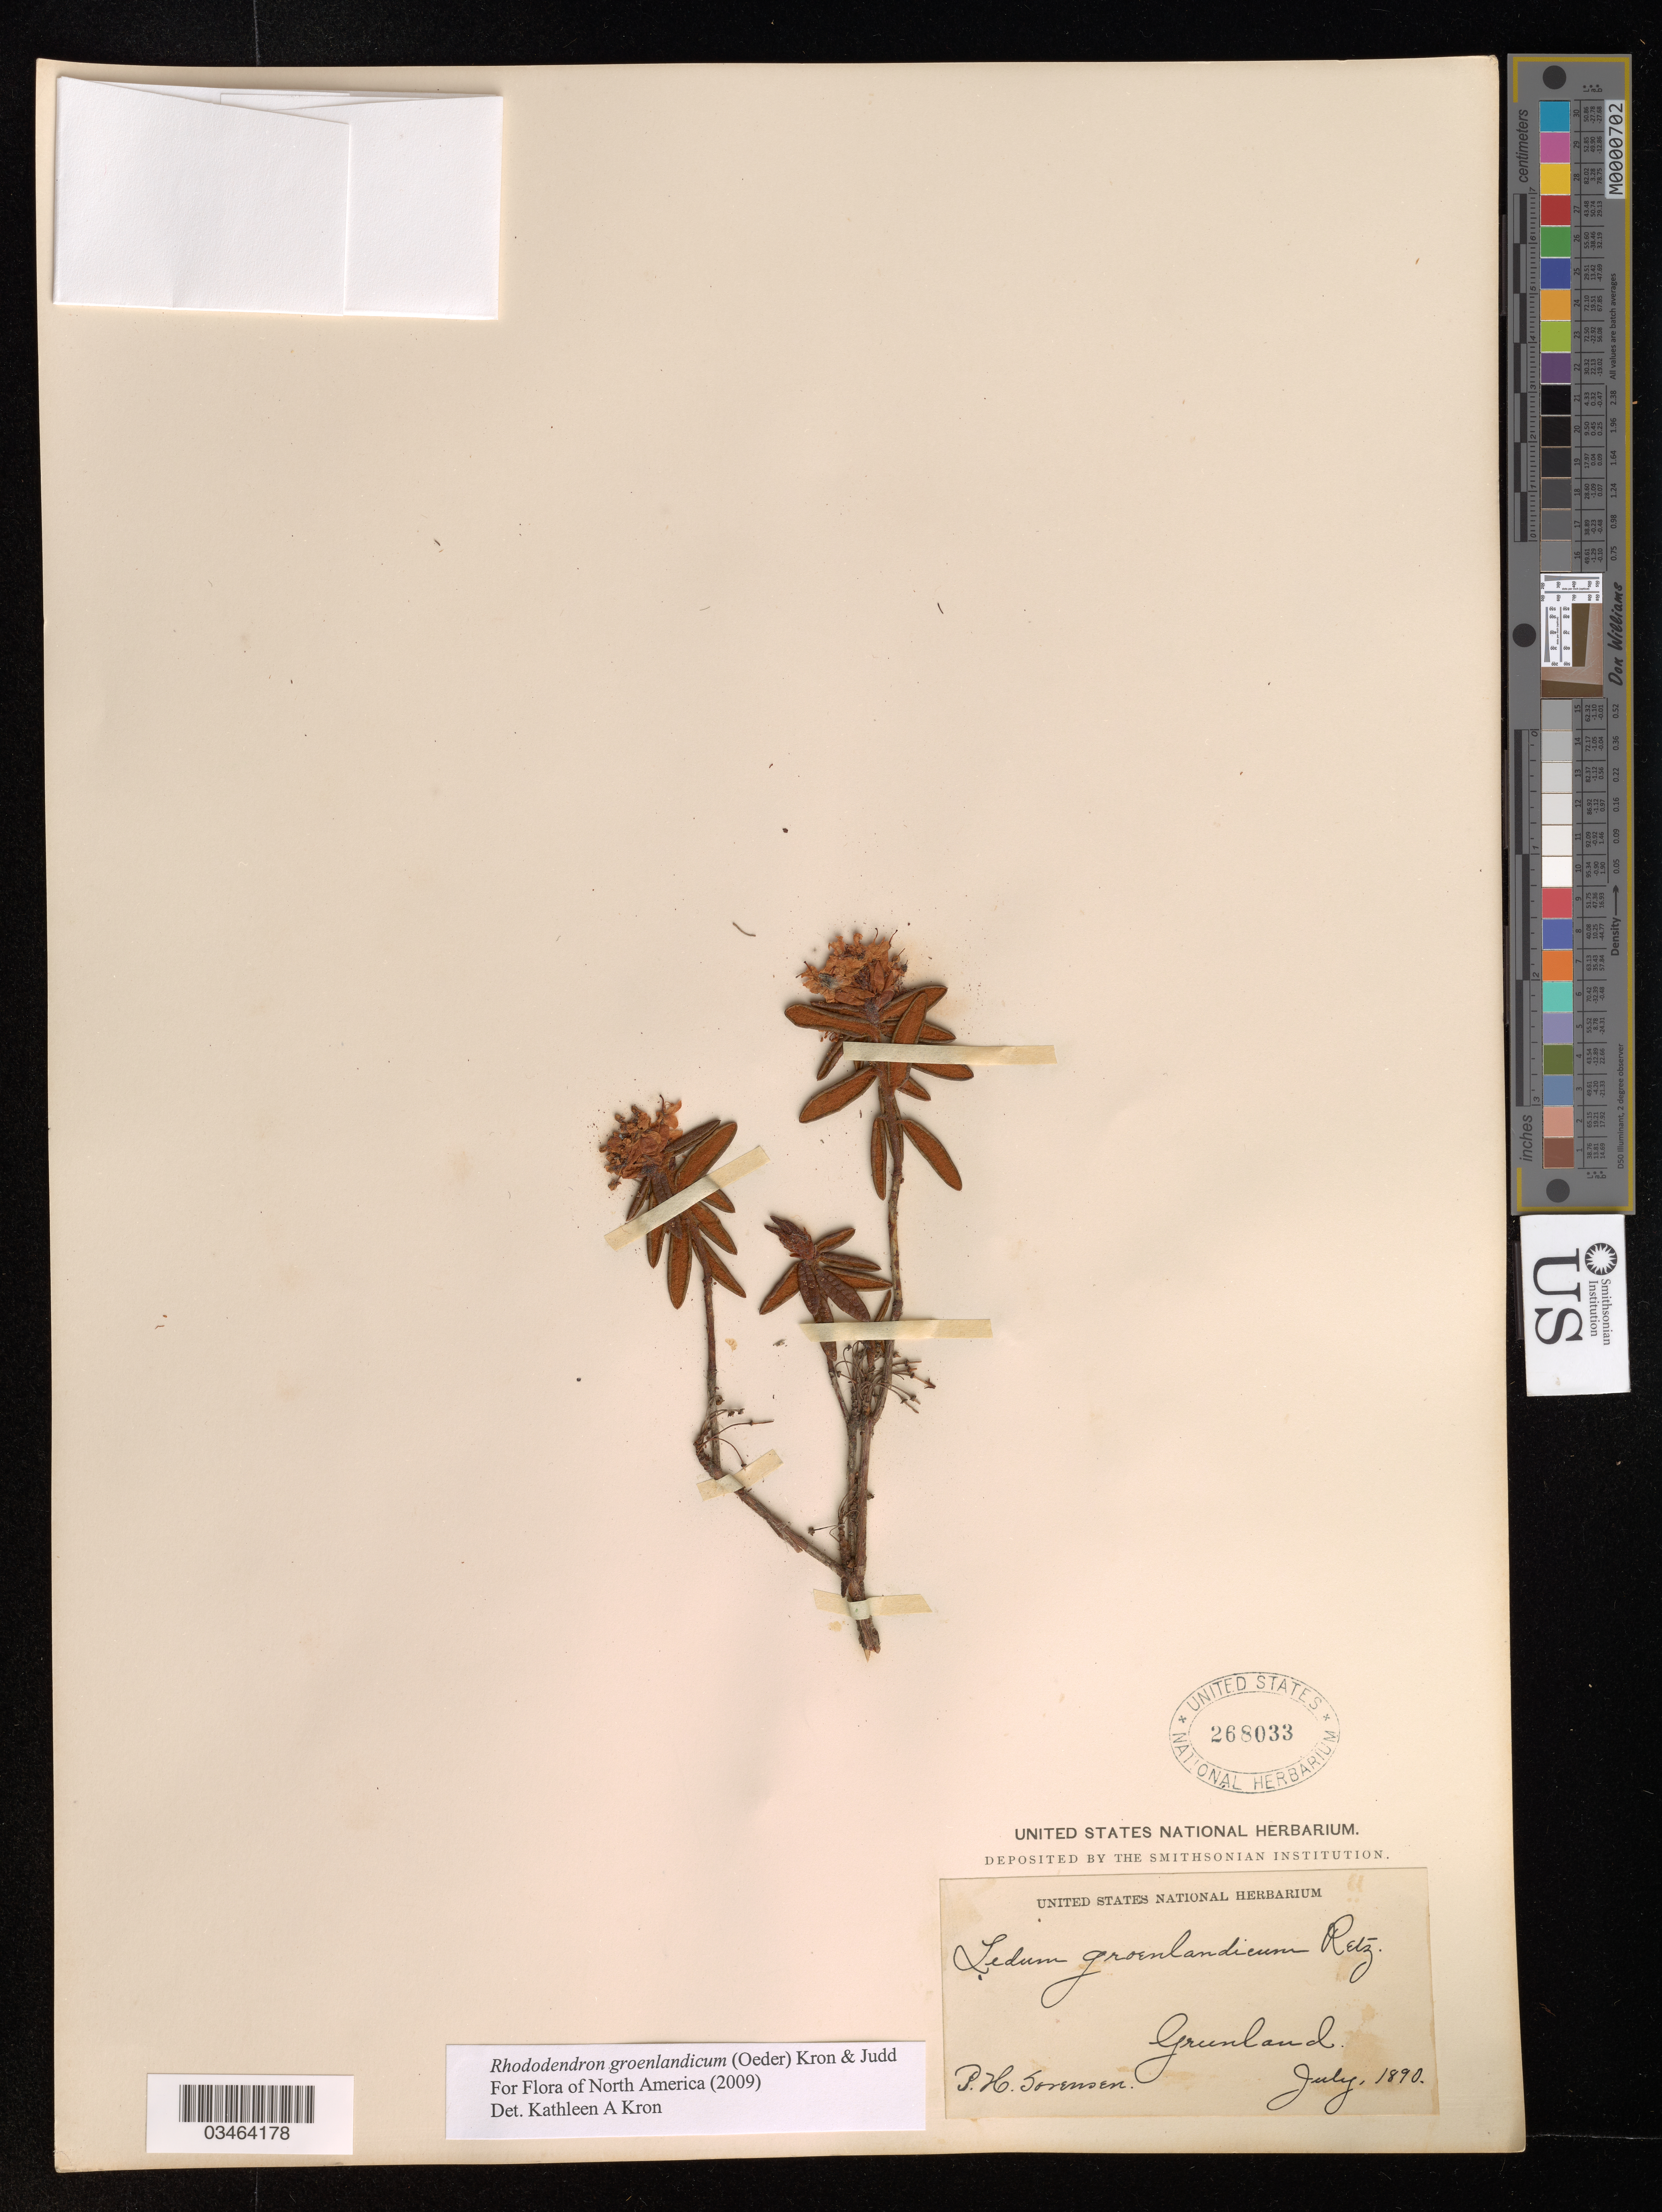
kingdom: Plantae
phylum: Tracheophyta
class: Magnoliopsida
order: Ericales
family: Ericaceae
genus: Rhododendron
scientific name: Rhododendron groenlandicum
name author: (Oeder) Kron & Judd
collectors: P. Sorensen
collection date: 1890-07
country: Greenland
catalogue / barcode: US 268033